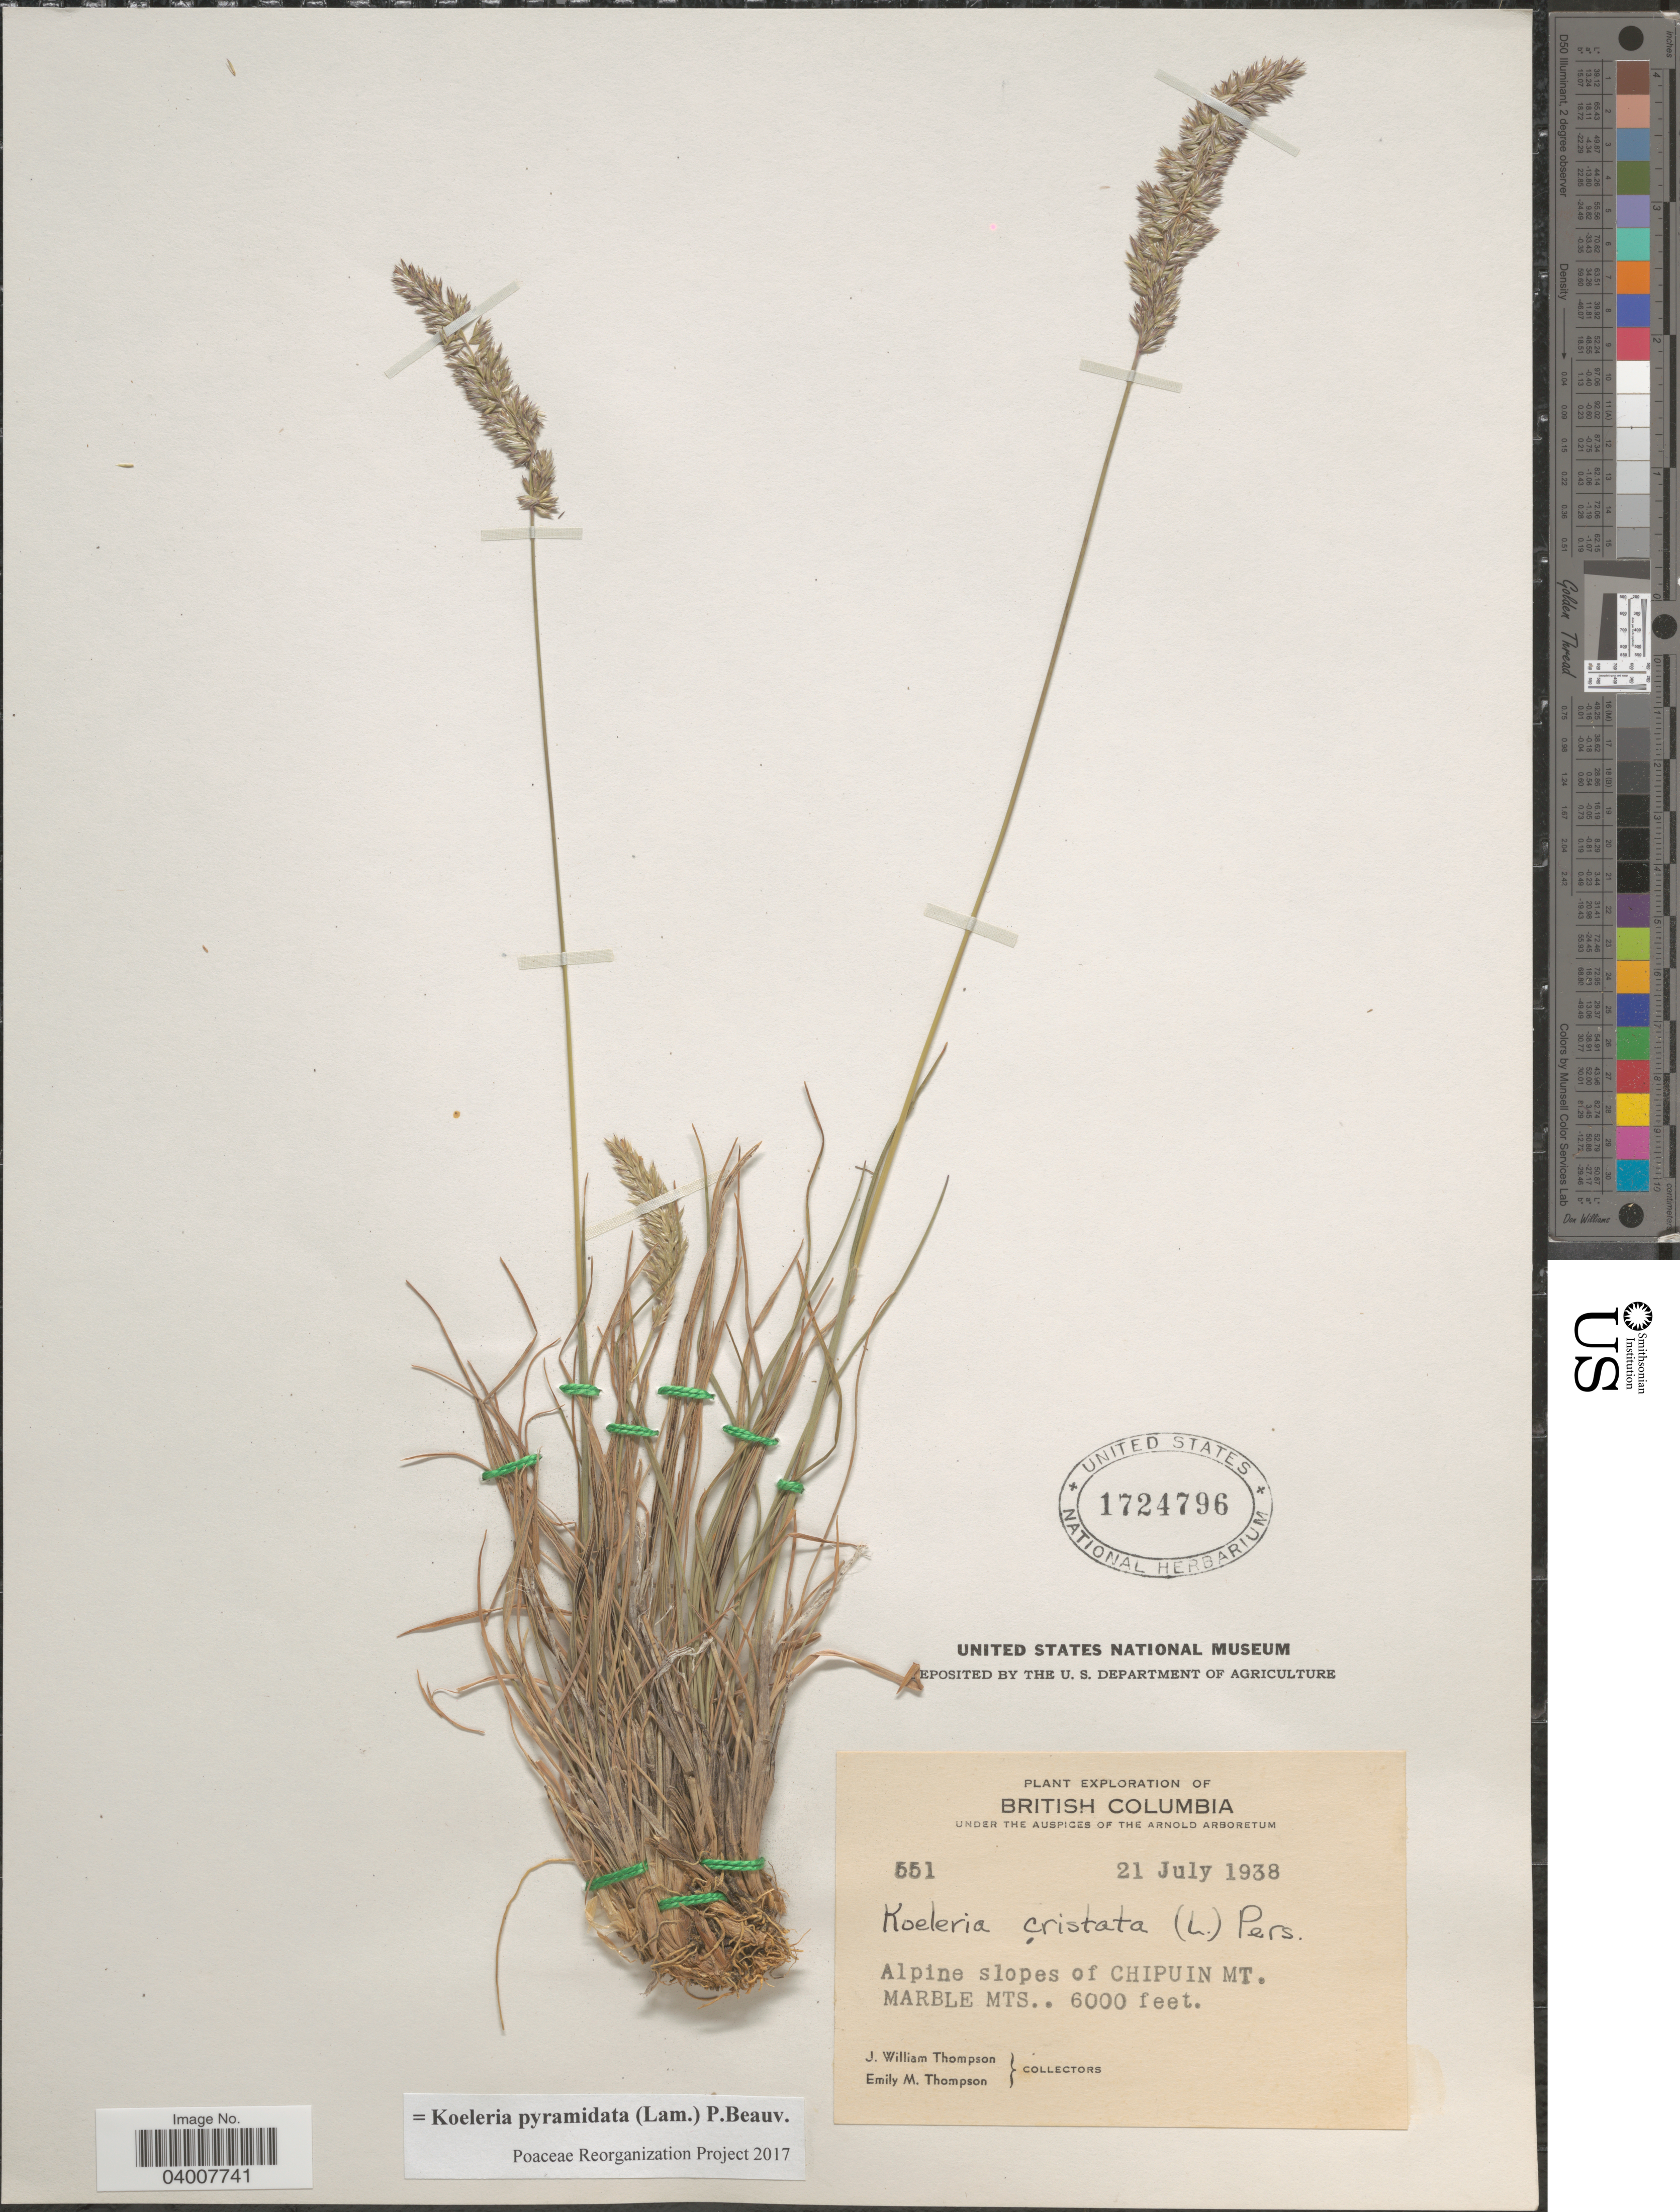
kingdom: Plantae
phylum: Tracheophyta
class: Liliopsida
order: Poales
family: Poaceae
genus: Koeleria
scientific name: Koeleria pyramidata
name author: (Lam.) P. Beauv.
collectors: J. W. Thompson & E. M. Thompson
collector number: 551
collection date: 1938-07-21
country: Canada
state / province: British Columbia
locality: Alpine slopes of Chipuin Mt. Marble Mts.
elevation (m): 1829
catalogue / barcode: US 1724796